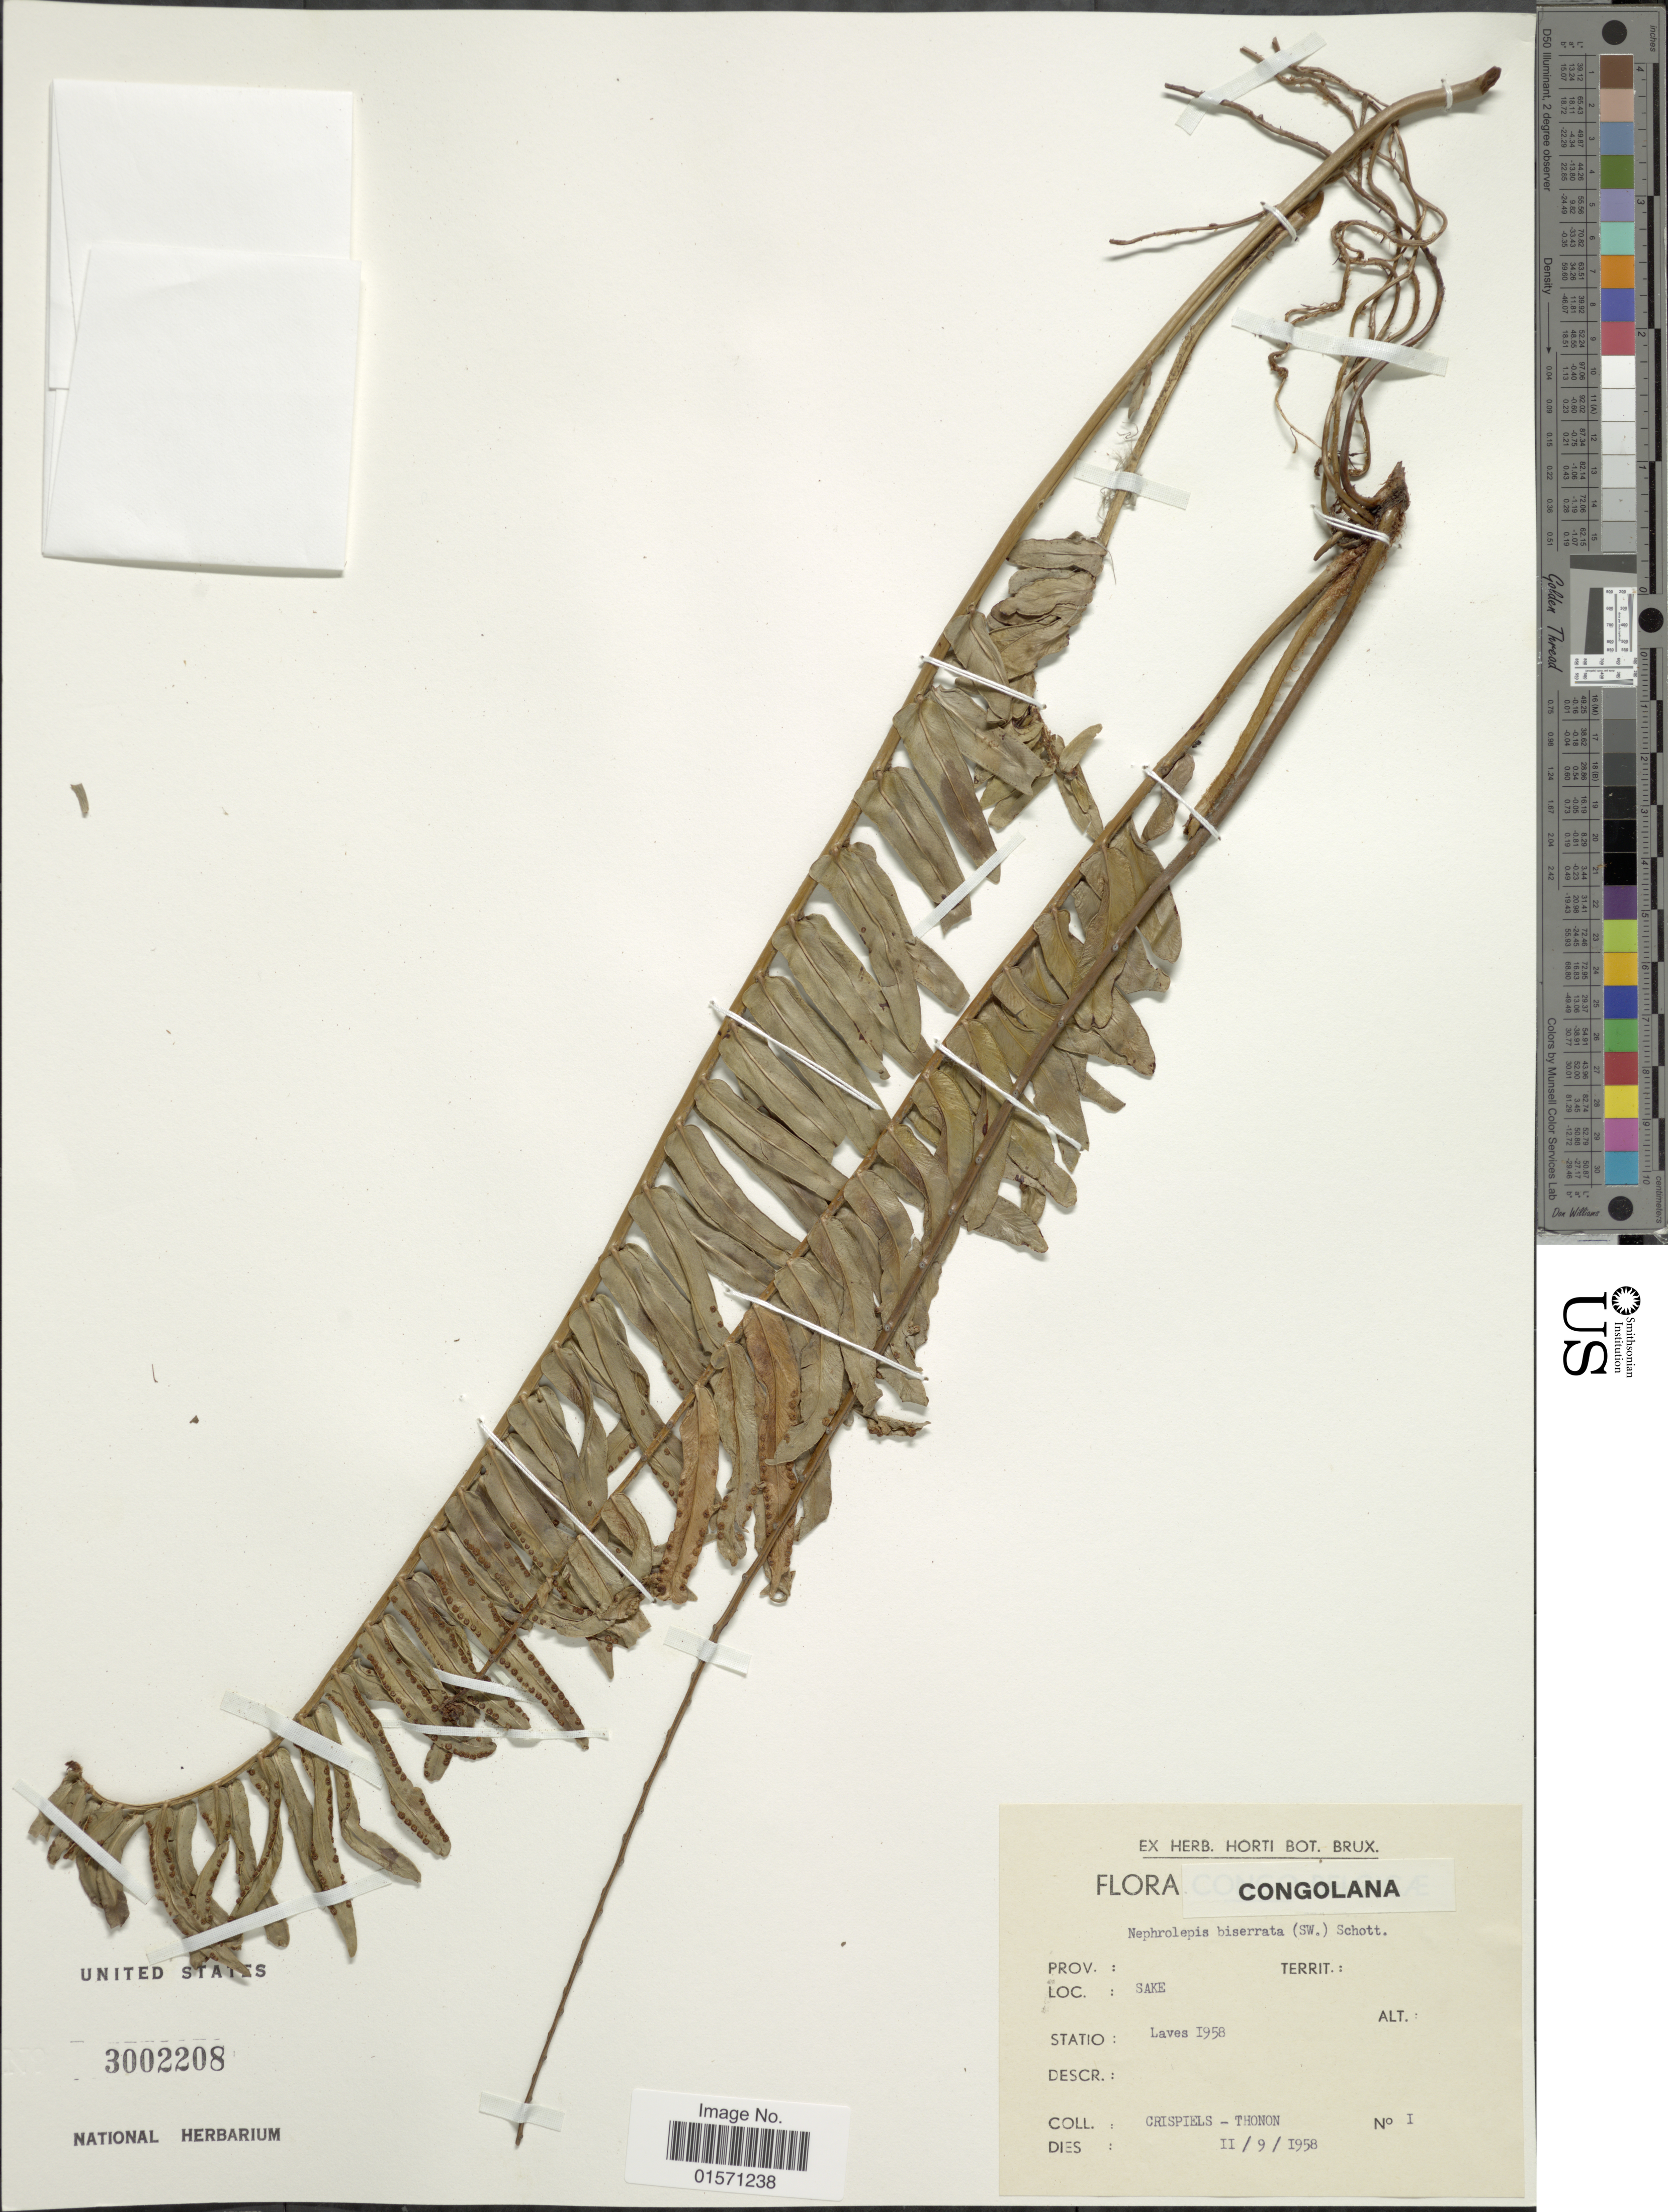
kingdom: Plantae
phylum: Tracheophyta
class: Polypodiopsida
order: Polypodiales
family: Nephrolepidaceae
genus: Nephrolepis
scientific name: Nephrolepis biserrata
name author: (Sw.) Schott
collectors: Crispiels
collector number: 1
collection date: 1958-09-11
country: Congo, Democratic Republic of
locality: Congolana. Sake. Statio.: Laves 1958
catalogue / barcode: US 3002208